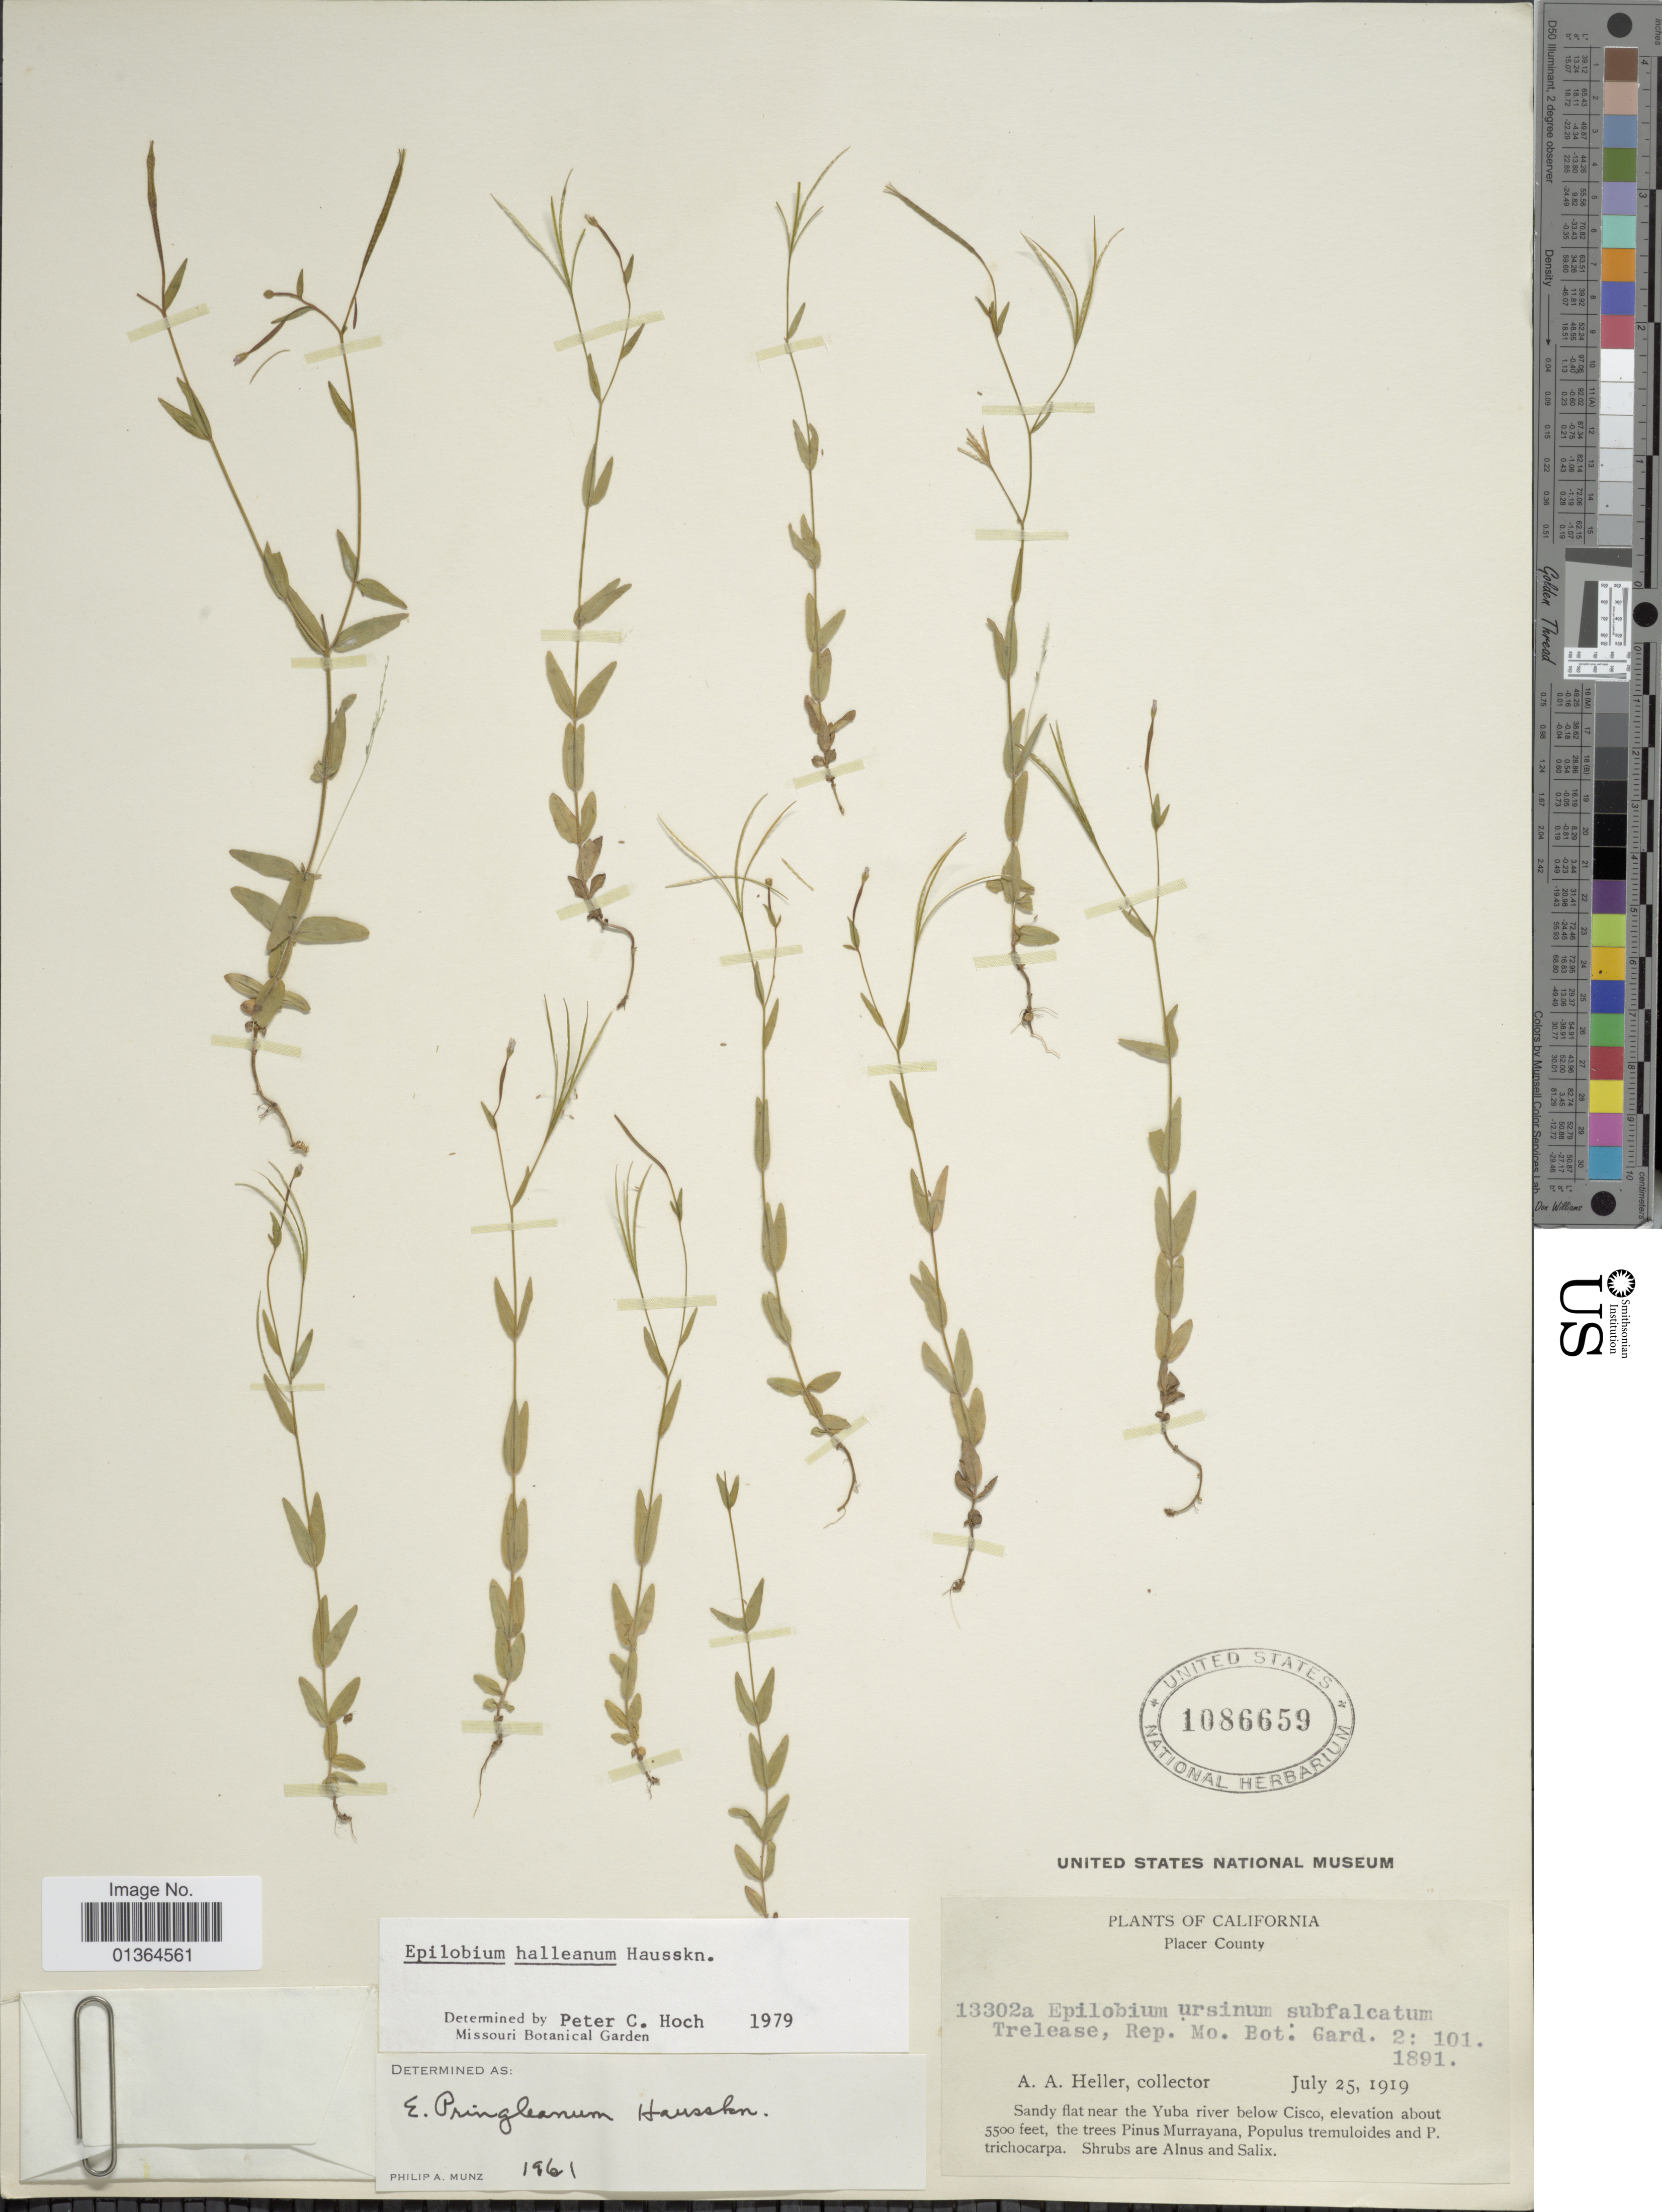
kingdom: Plantae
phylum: Tracheophyta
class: Magnoliopsida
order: Myrtales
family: Onagraceae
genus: Epilobium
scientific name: Epilobium hallianum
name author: Hausskn.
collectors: A. A. Heller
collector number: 13302a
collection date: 1919-07-25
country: United States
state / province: California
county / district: Placer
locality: Placer County. Sandy flat near the Yuba river below Cisco.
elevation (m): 1676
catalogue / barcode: US 1086659